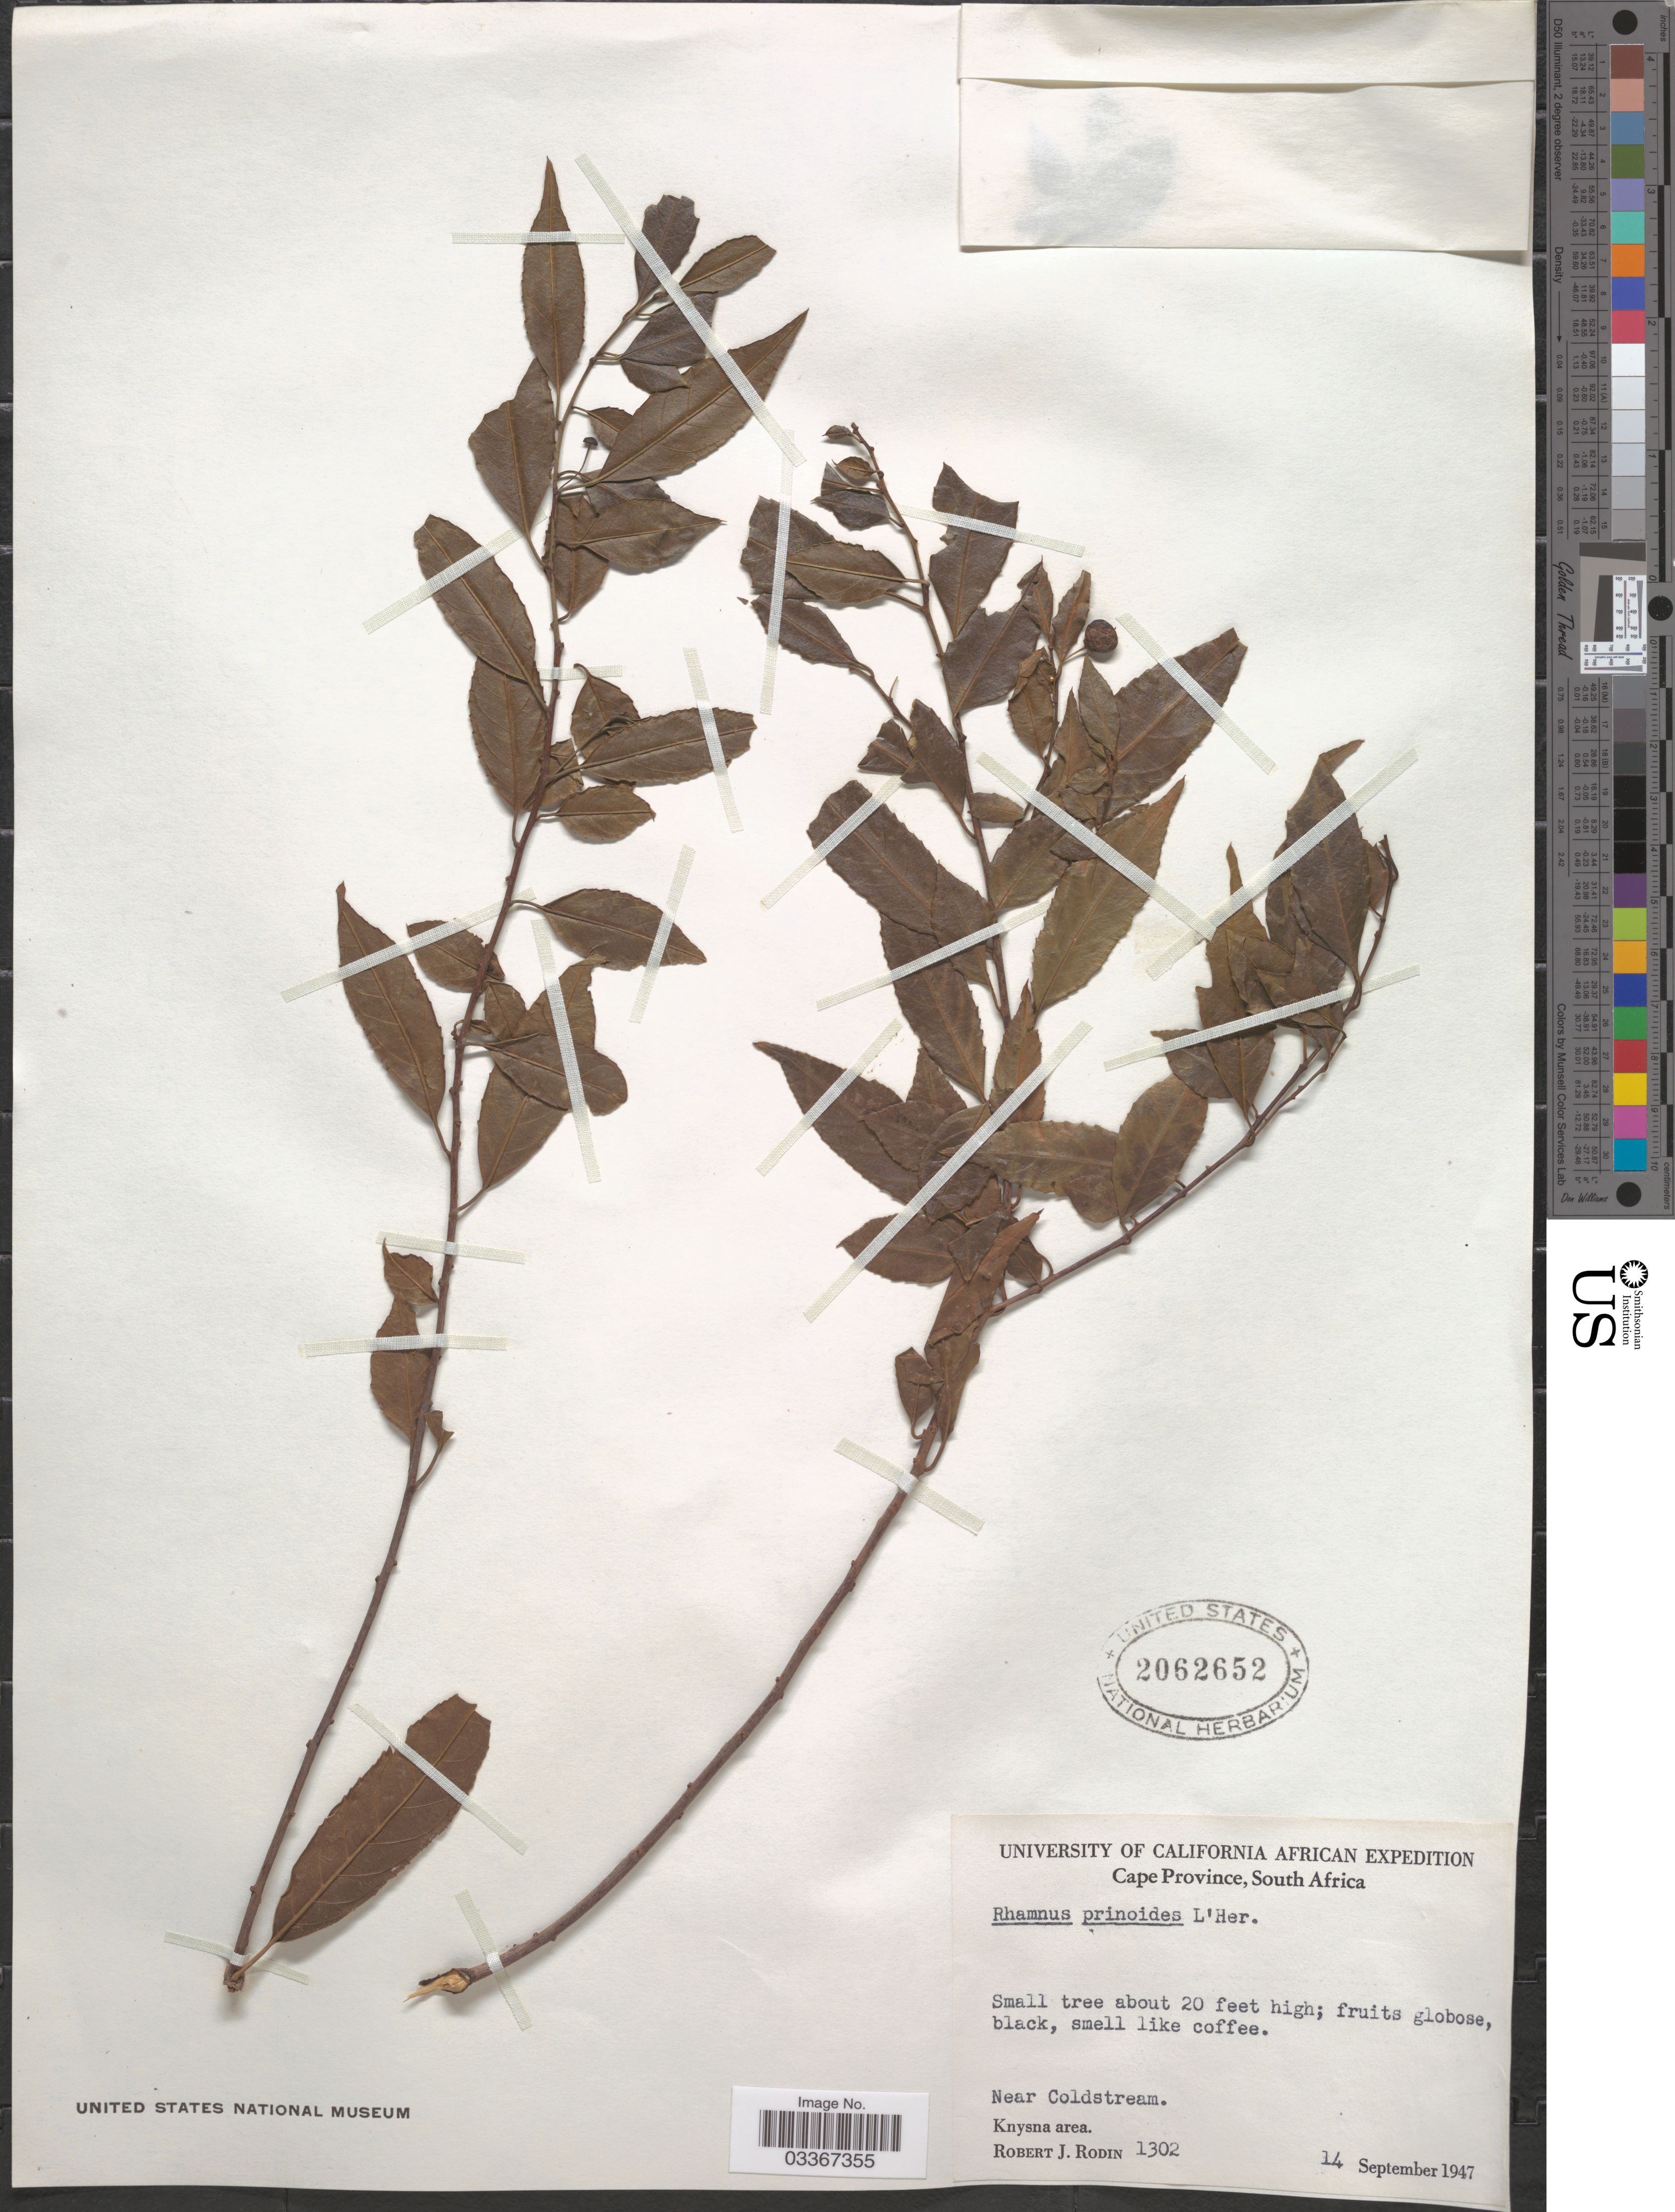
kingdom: Plantae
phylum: Tracheophyta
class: Magnoliopsida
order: Rosales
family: Rhamnaceae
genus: Rhamnus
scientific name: Rhamnus prinoides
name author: L'Hér.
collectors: R. J. Rodin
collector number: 1302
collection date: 1947-09-14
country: South Africa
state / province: Western Cape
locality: Near Coldstream. Knysna area.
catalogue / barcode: US 2062652